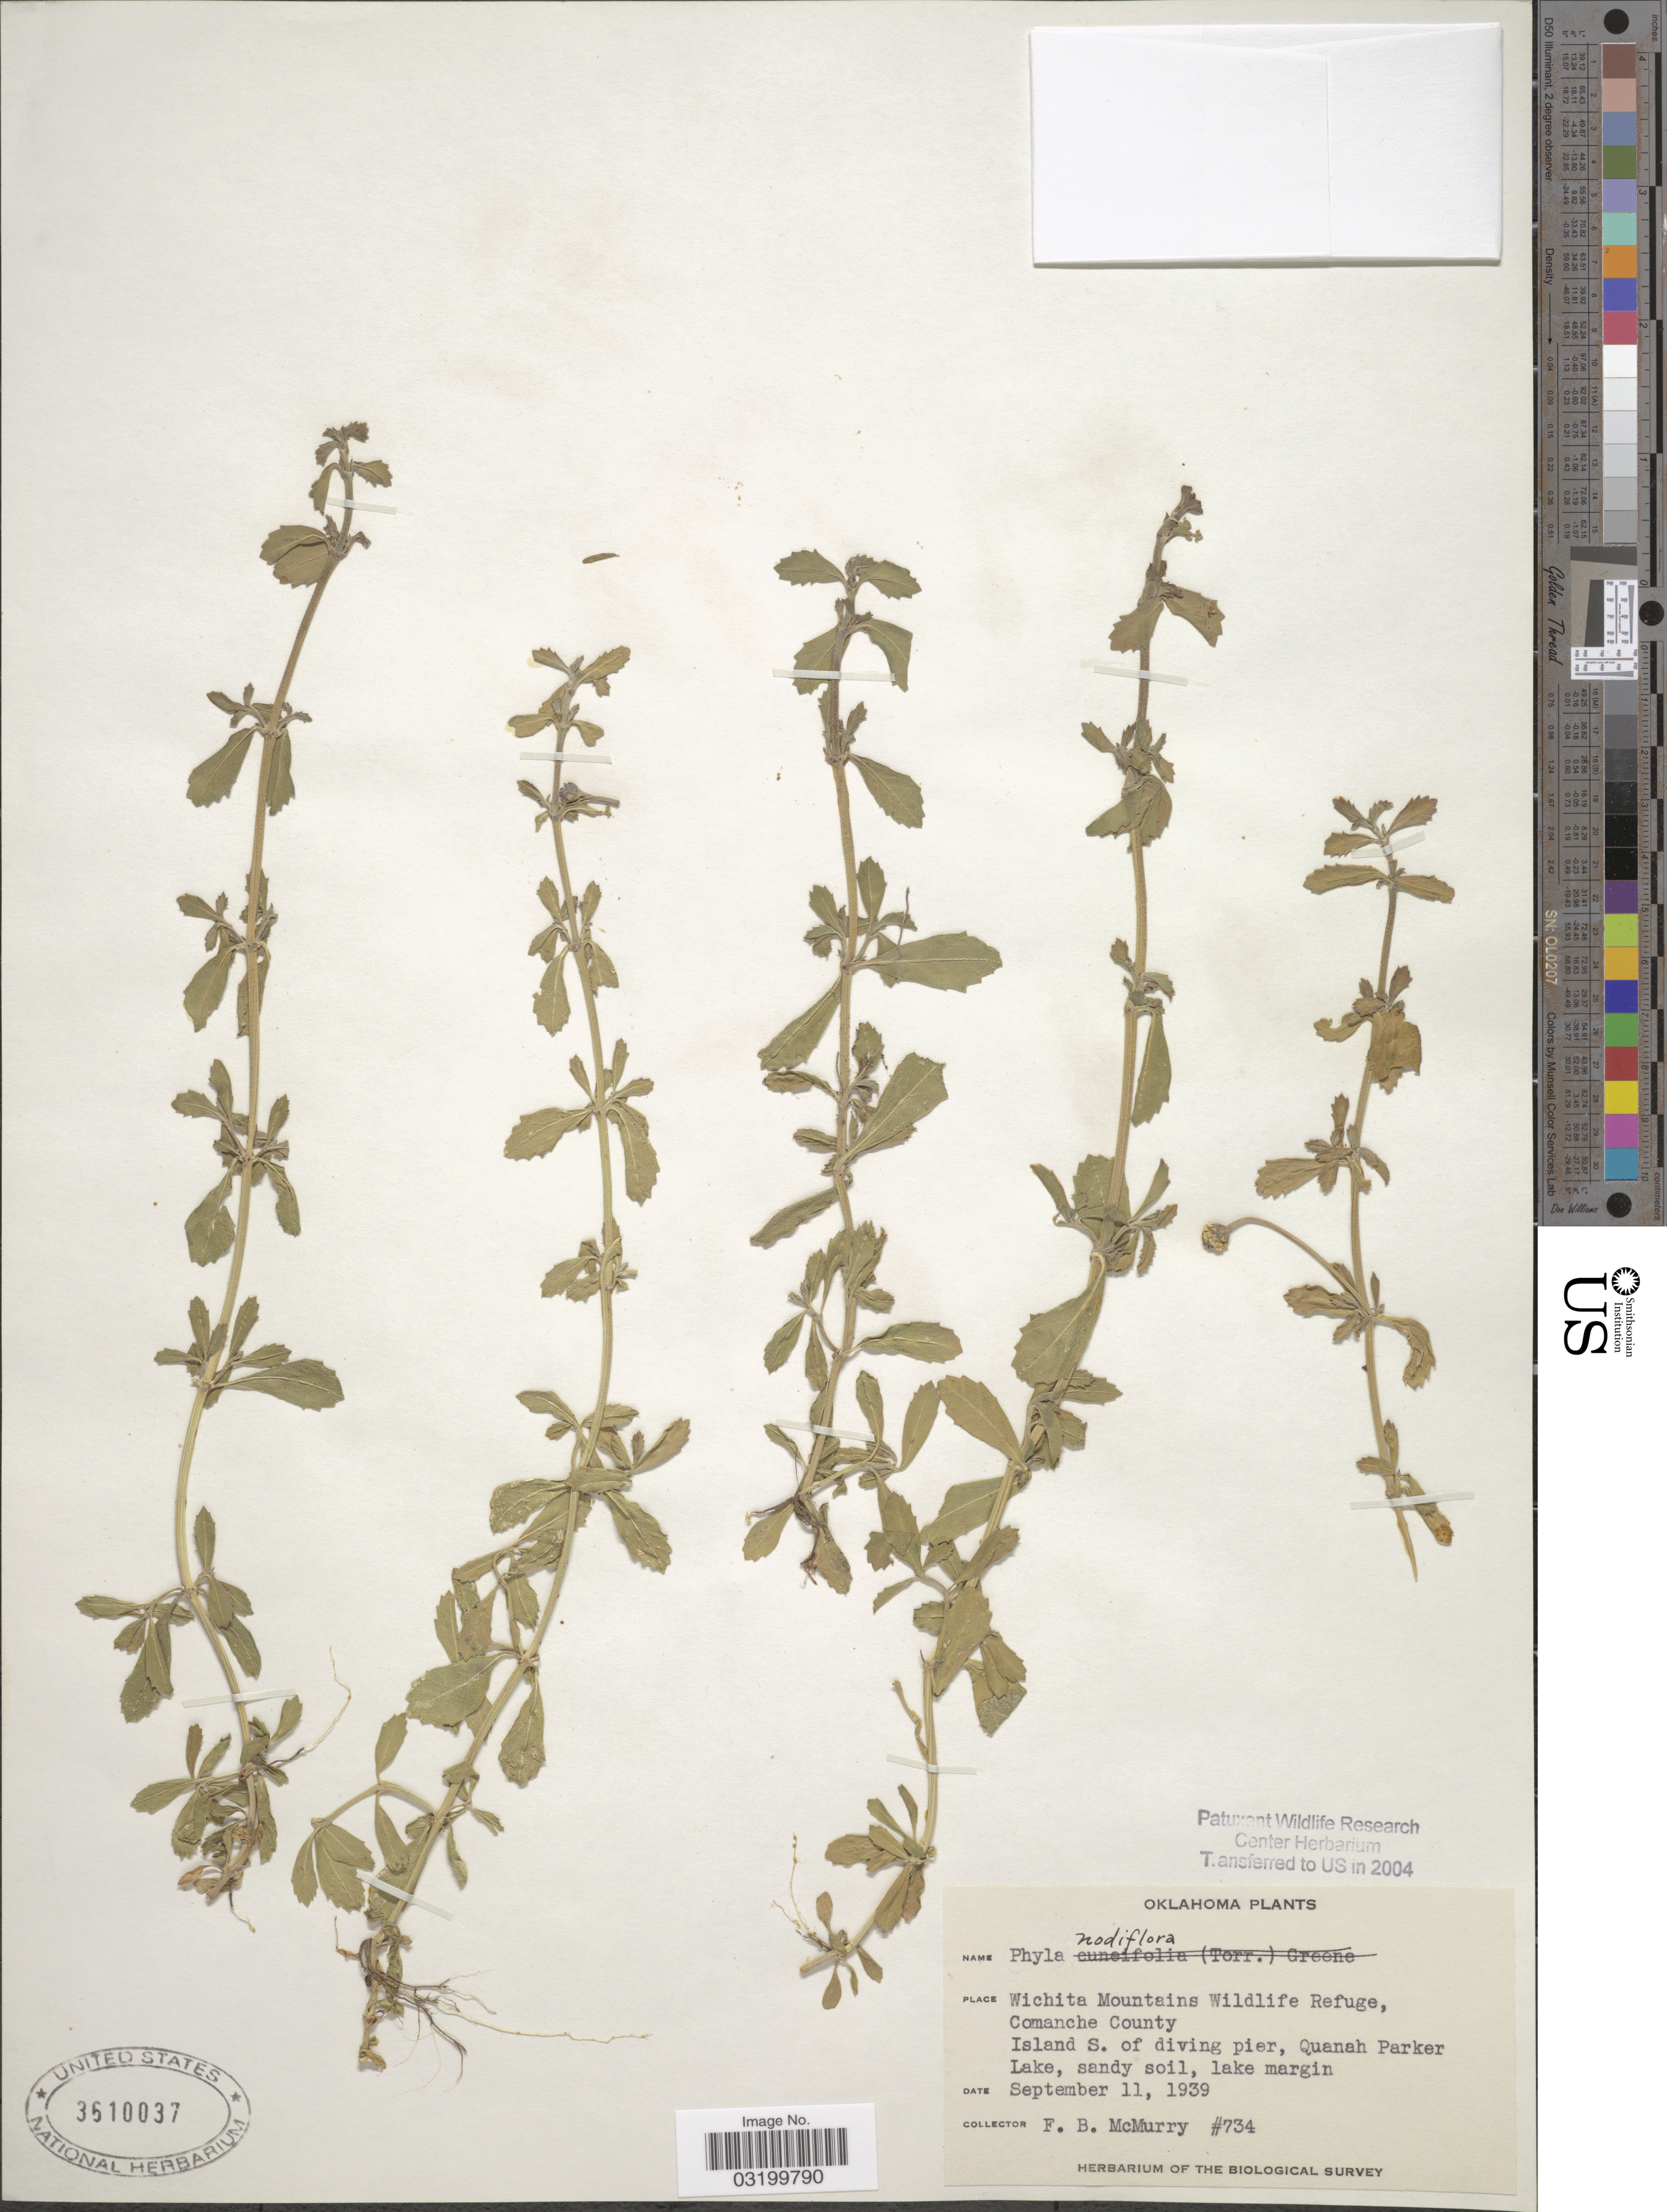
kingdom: Plantae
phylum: Tracheophyta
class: Magnoliopsida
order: Lamiales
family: Verbenaceae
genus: Phyla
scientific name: Phyla nodiflora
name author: (L.) Greene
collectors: F. B. McMurry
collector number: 734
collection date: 1939-09-11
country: United States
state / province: Oklahoma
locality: Wichita Mountains Wildlife Refuge, Comanche County. Island S. of diving pier, Quanah Parker Lake, sandy soil, lake margin.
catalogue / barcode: US 3610037